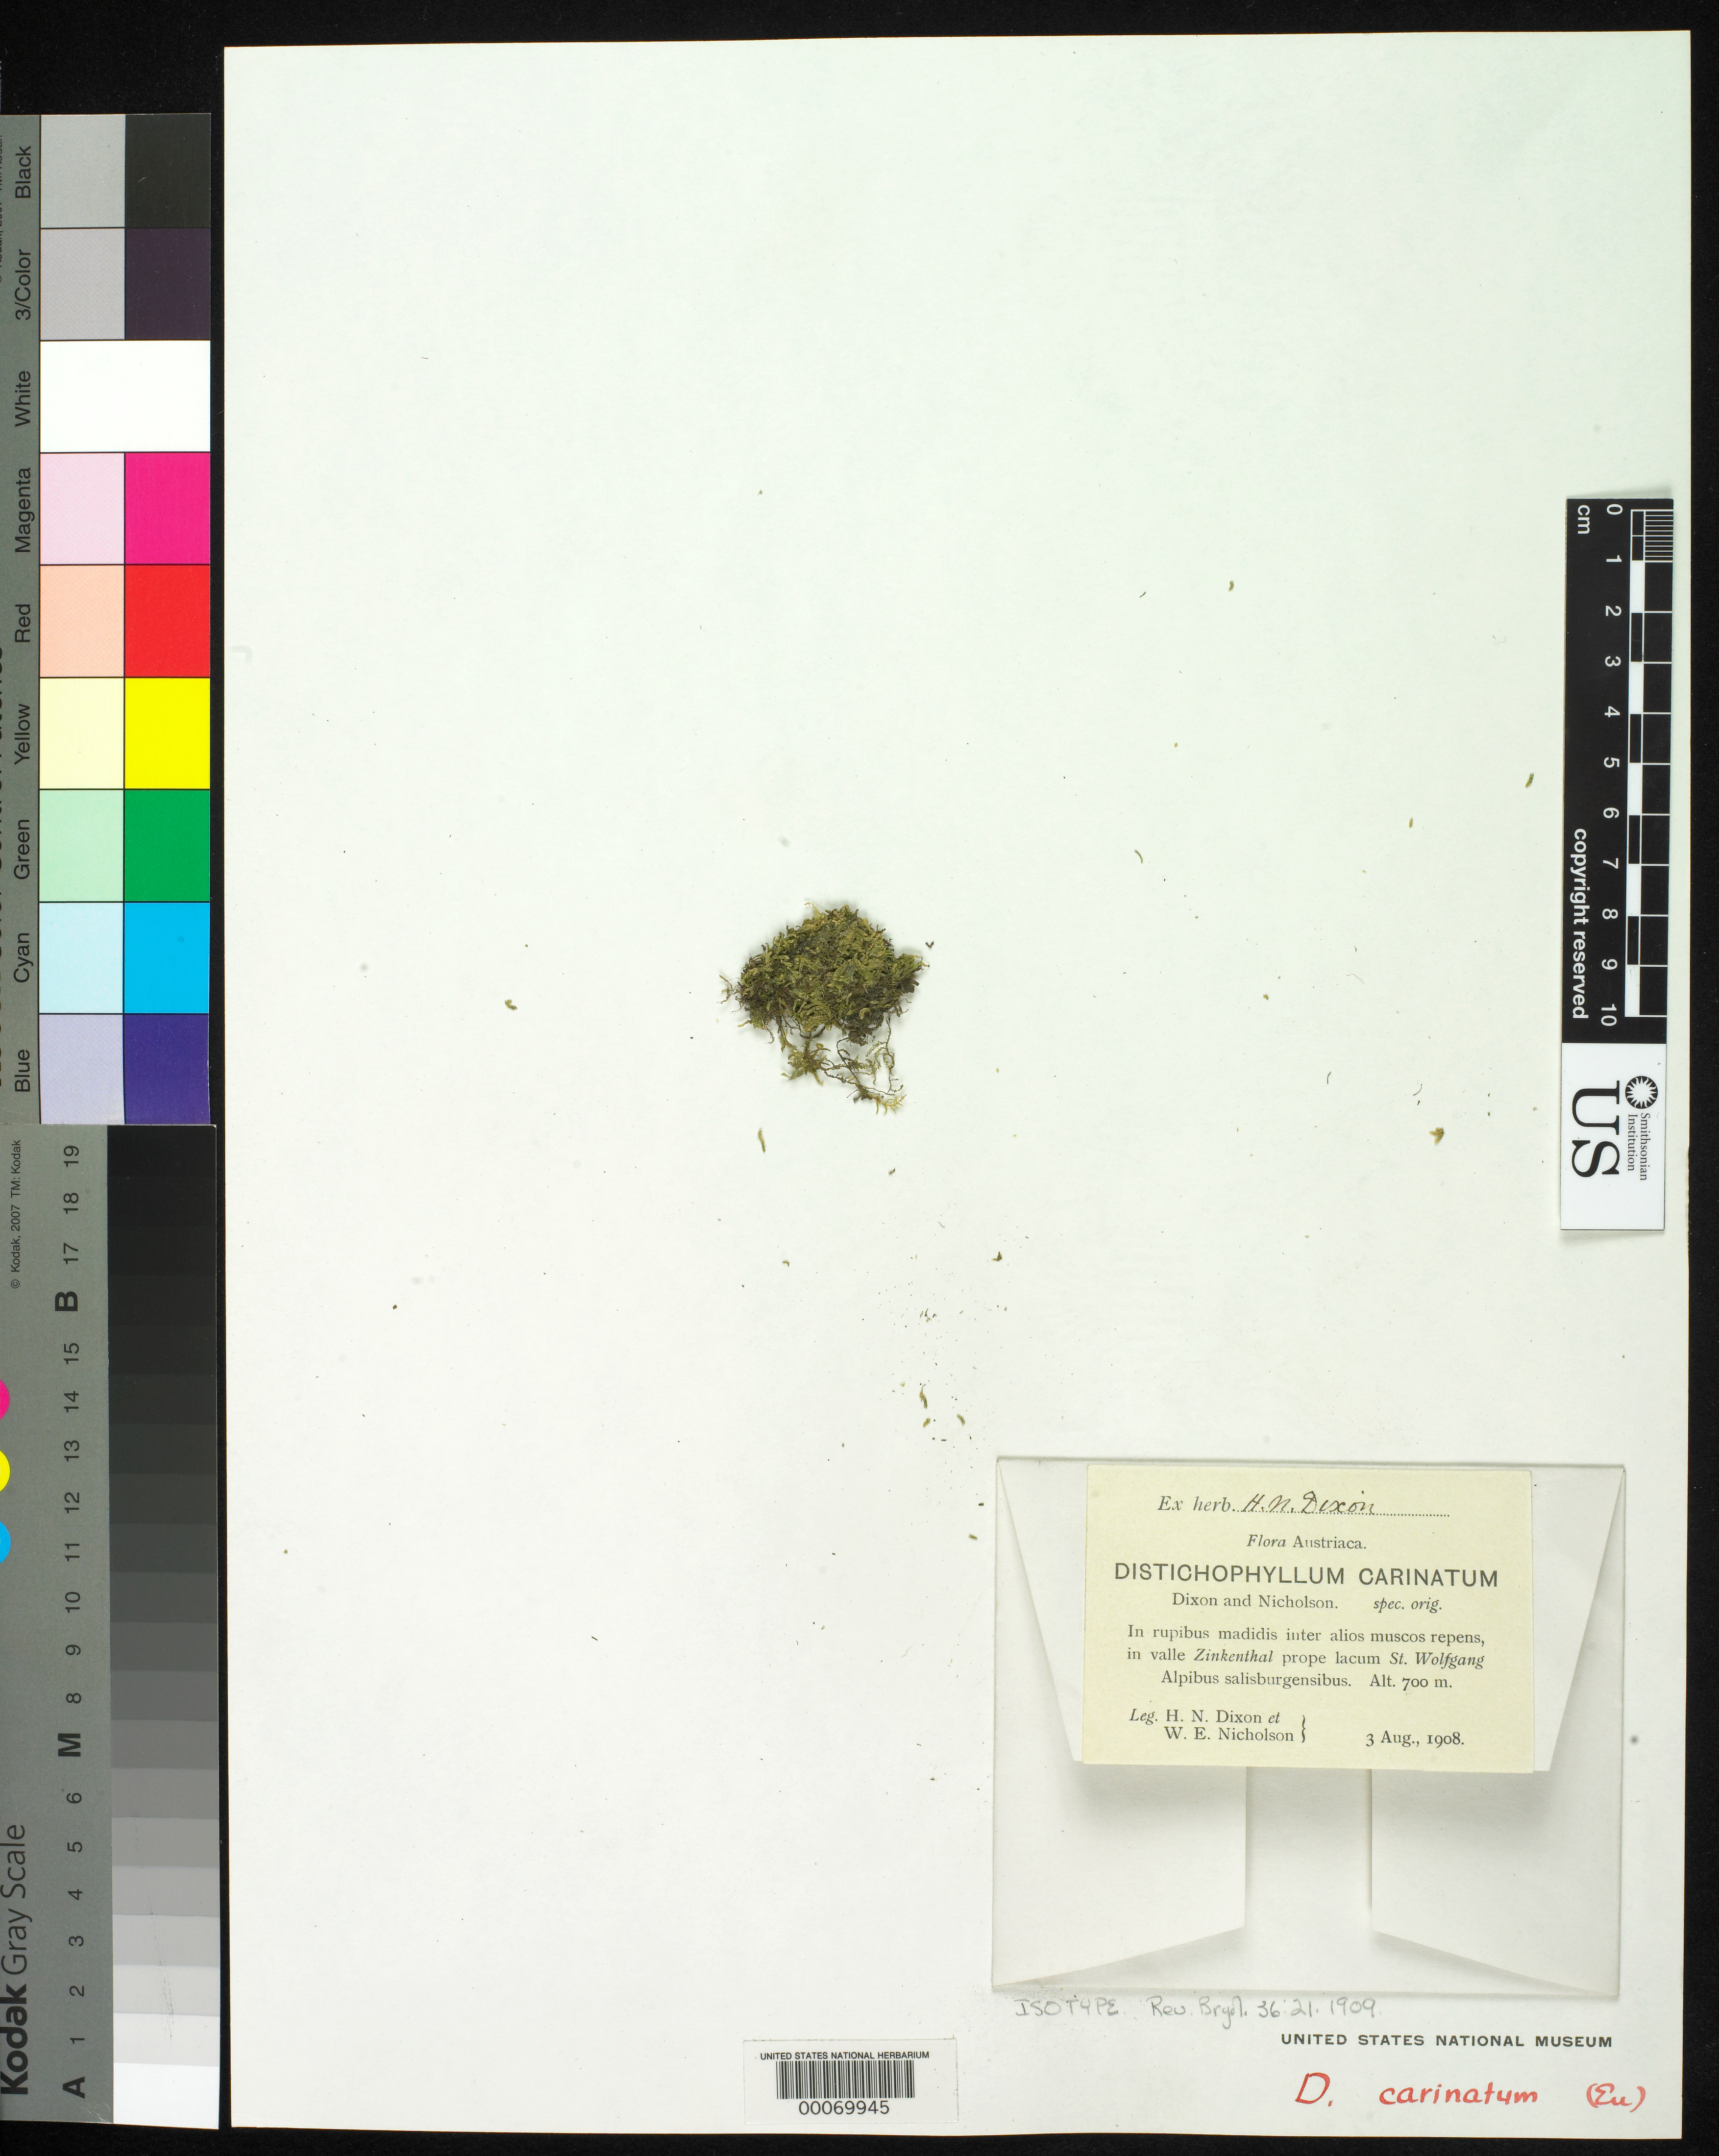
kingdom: Plantae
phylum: Bryophyta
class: Bryopsida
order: Hookeriales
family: Daltoniaceae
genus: Distichophyllum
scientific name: Distichophyllum carinatum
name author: Dixon & W.E. Nicholson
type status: Isotype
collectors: H. N. Dixon & W. Nicholson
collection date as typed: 03 Aug 1908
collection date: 1908-08-03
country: Austria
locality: Valle Zinkenthal prope Lacum St. Wolfgang Alpibus Salisburgensibus. [Zinkenthal Valley near Lake St. Wolfgang, Salzburg Alps.]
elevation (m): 700